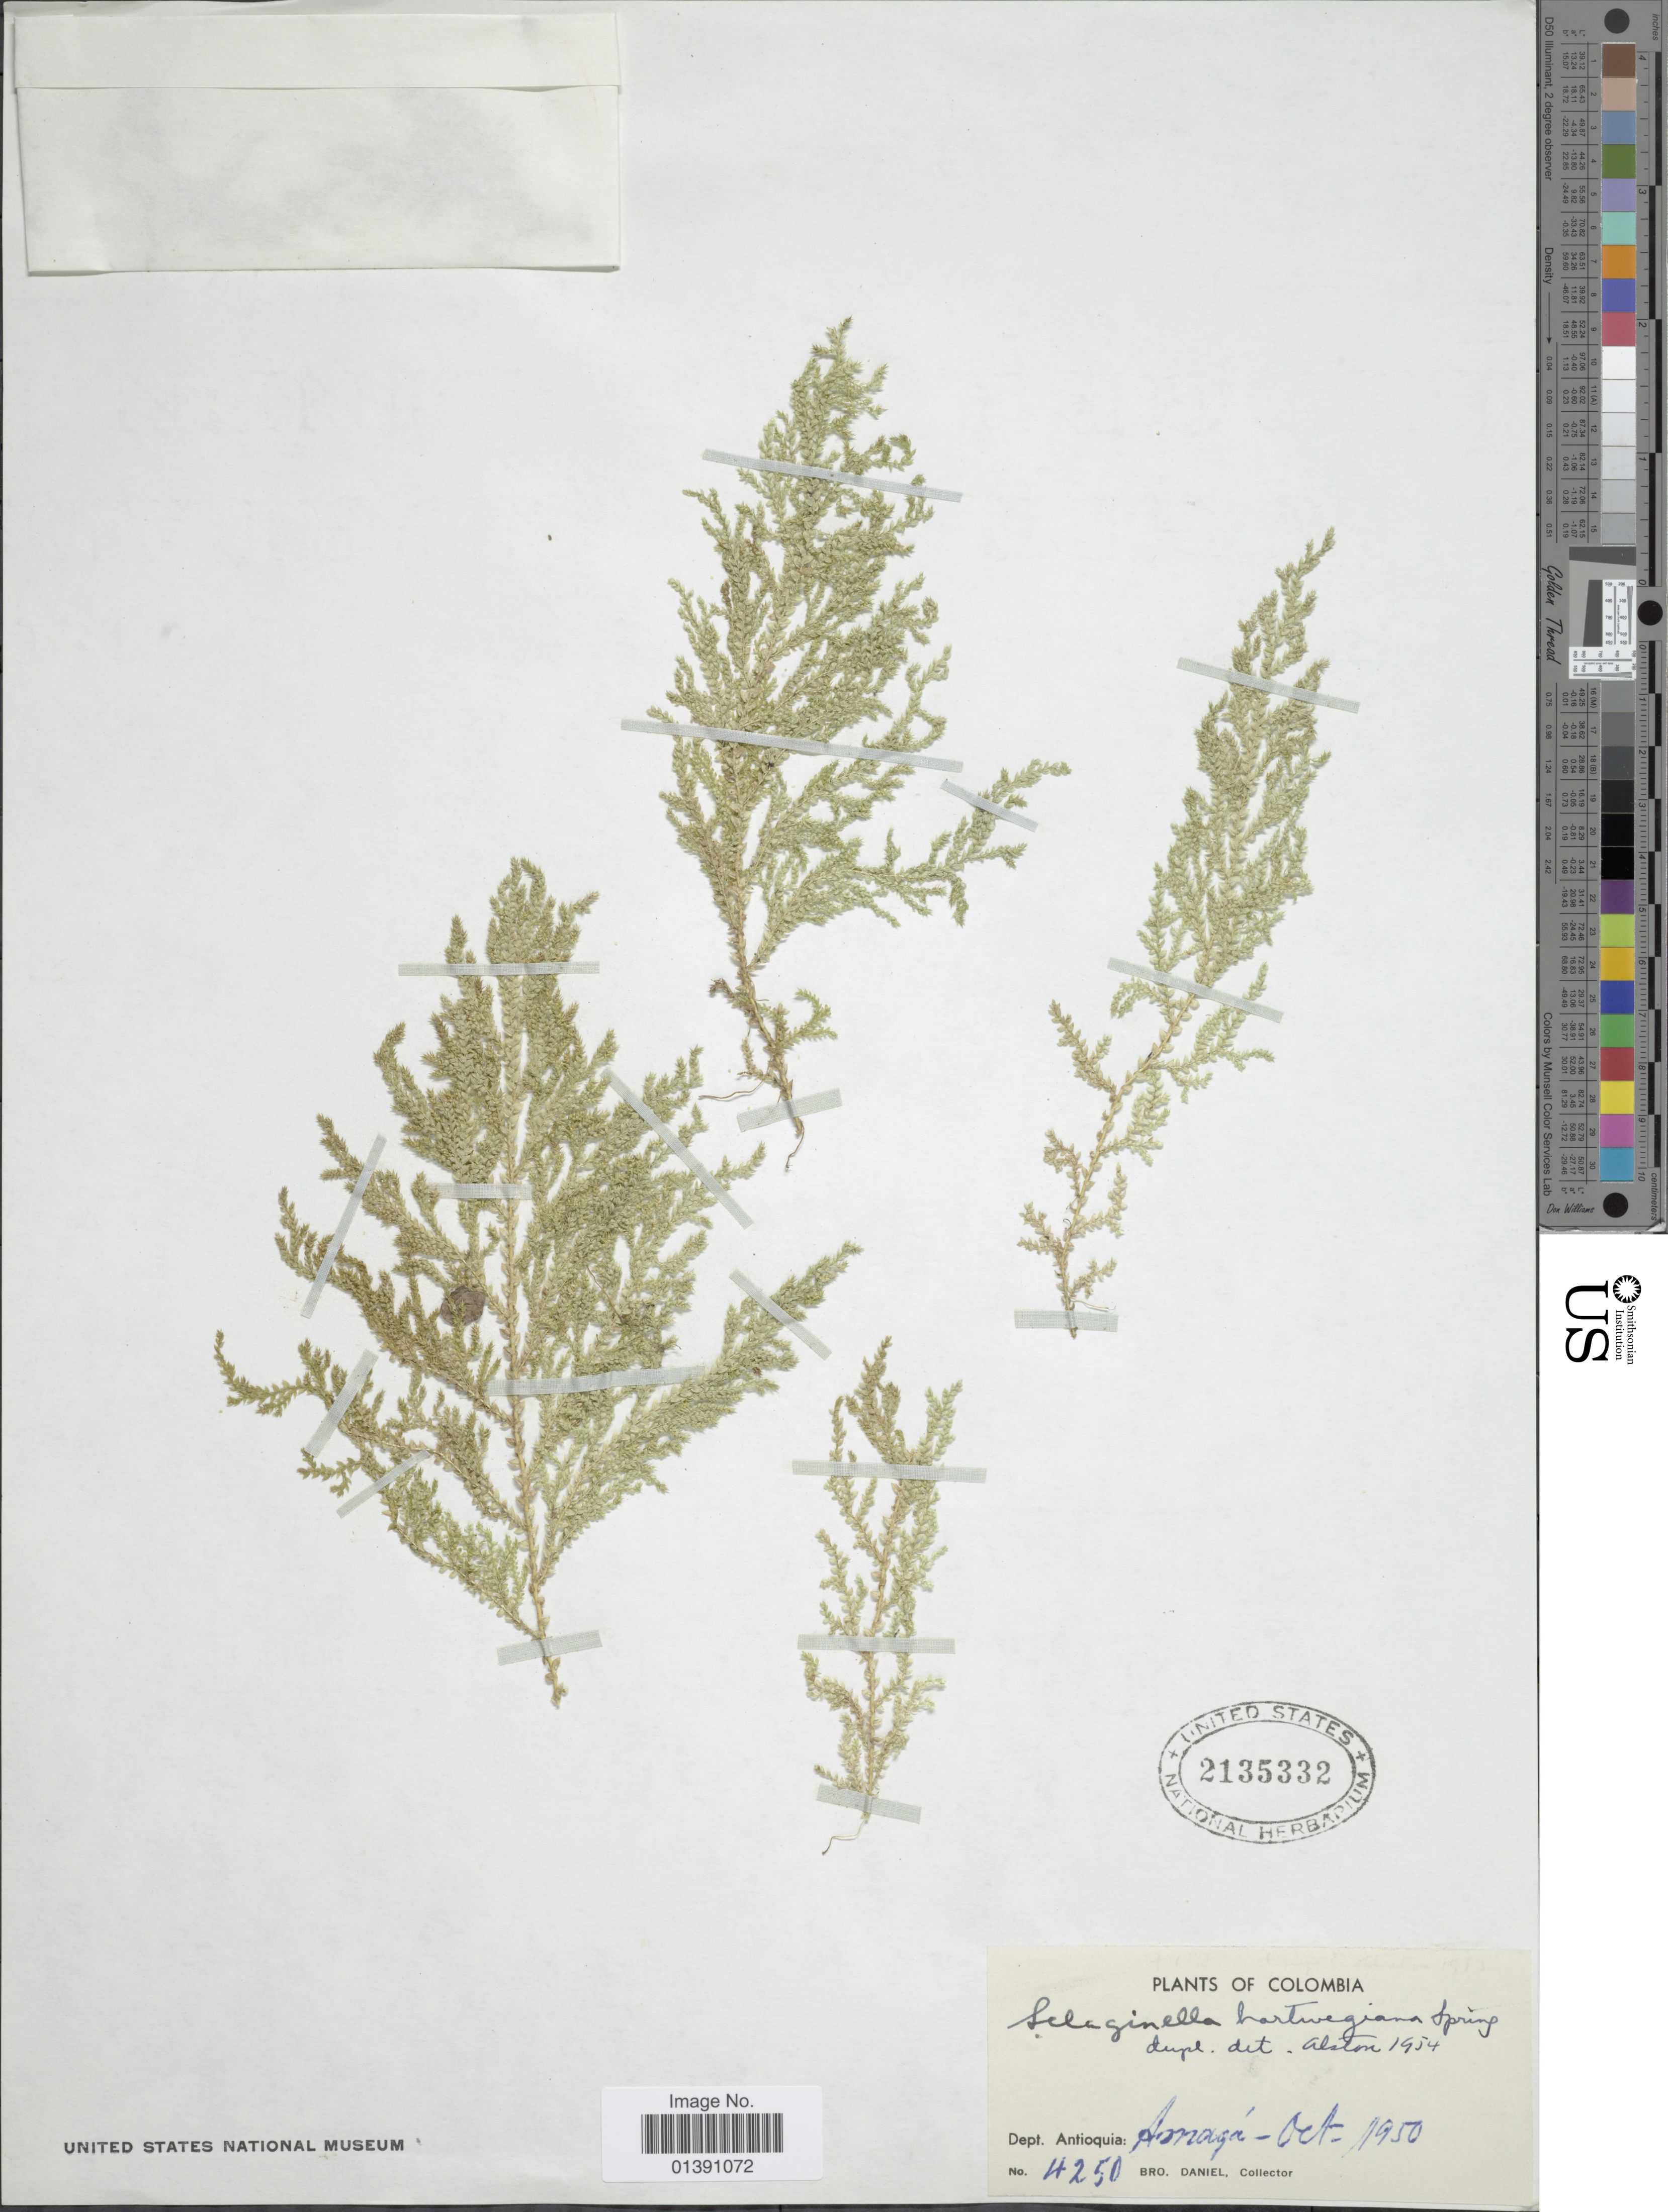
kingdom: Plantae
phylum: Tracheophyta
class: Lycopodiopsida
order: Selaginellales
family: Selaginellaceae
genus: Selaginella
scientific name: Selaginella hartwegiana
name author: Spring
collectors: Bro. Daniel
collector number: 4250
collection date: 1950-10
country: Colombia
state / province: Antioquia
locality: Amagá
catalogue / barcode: US 2135332